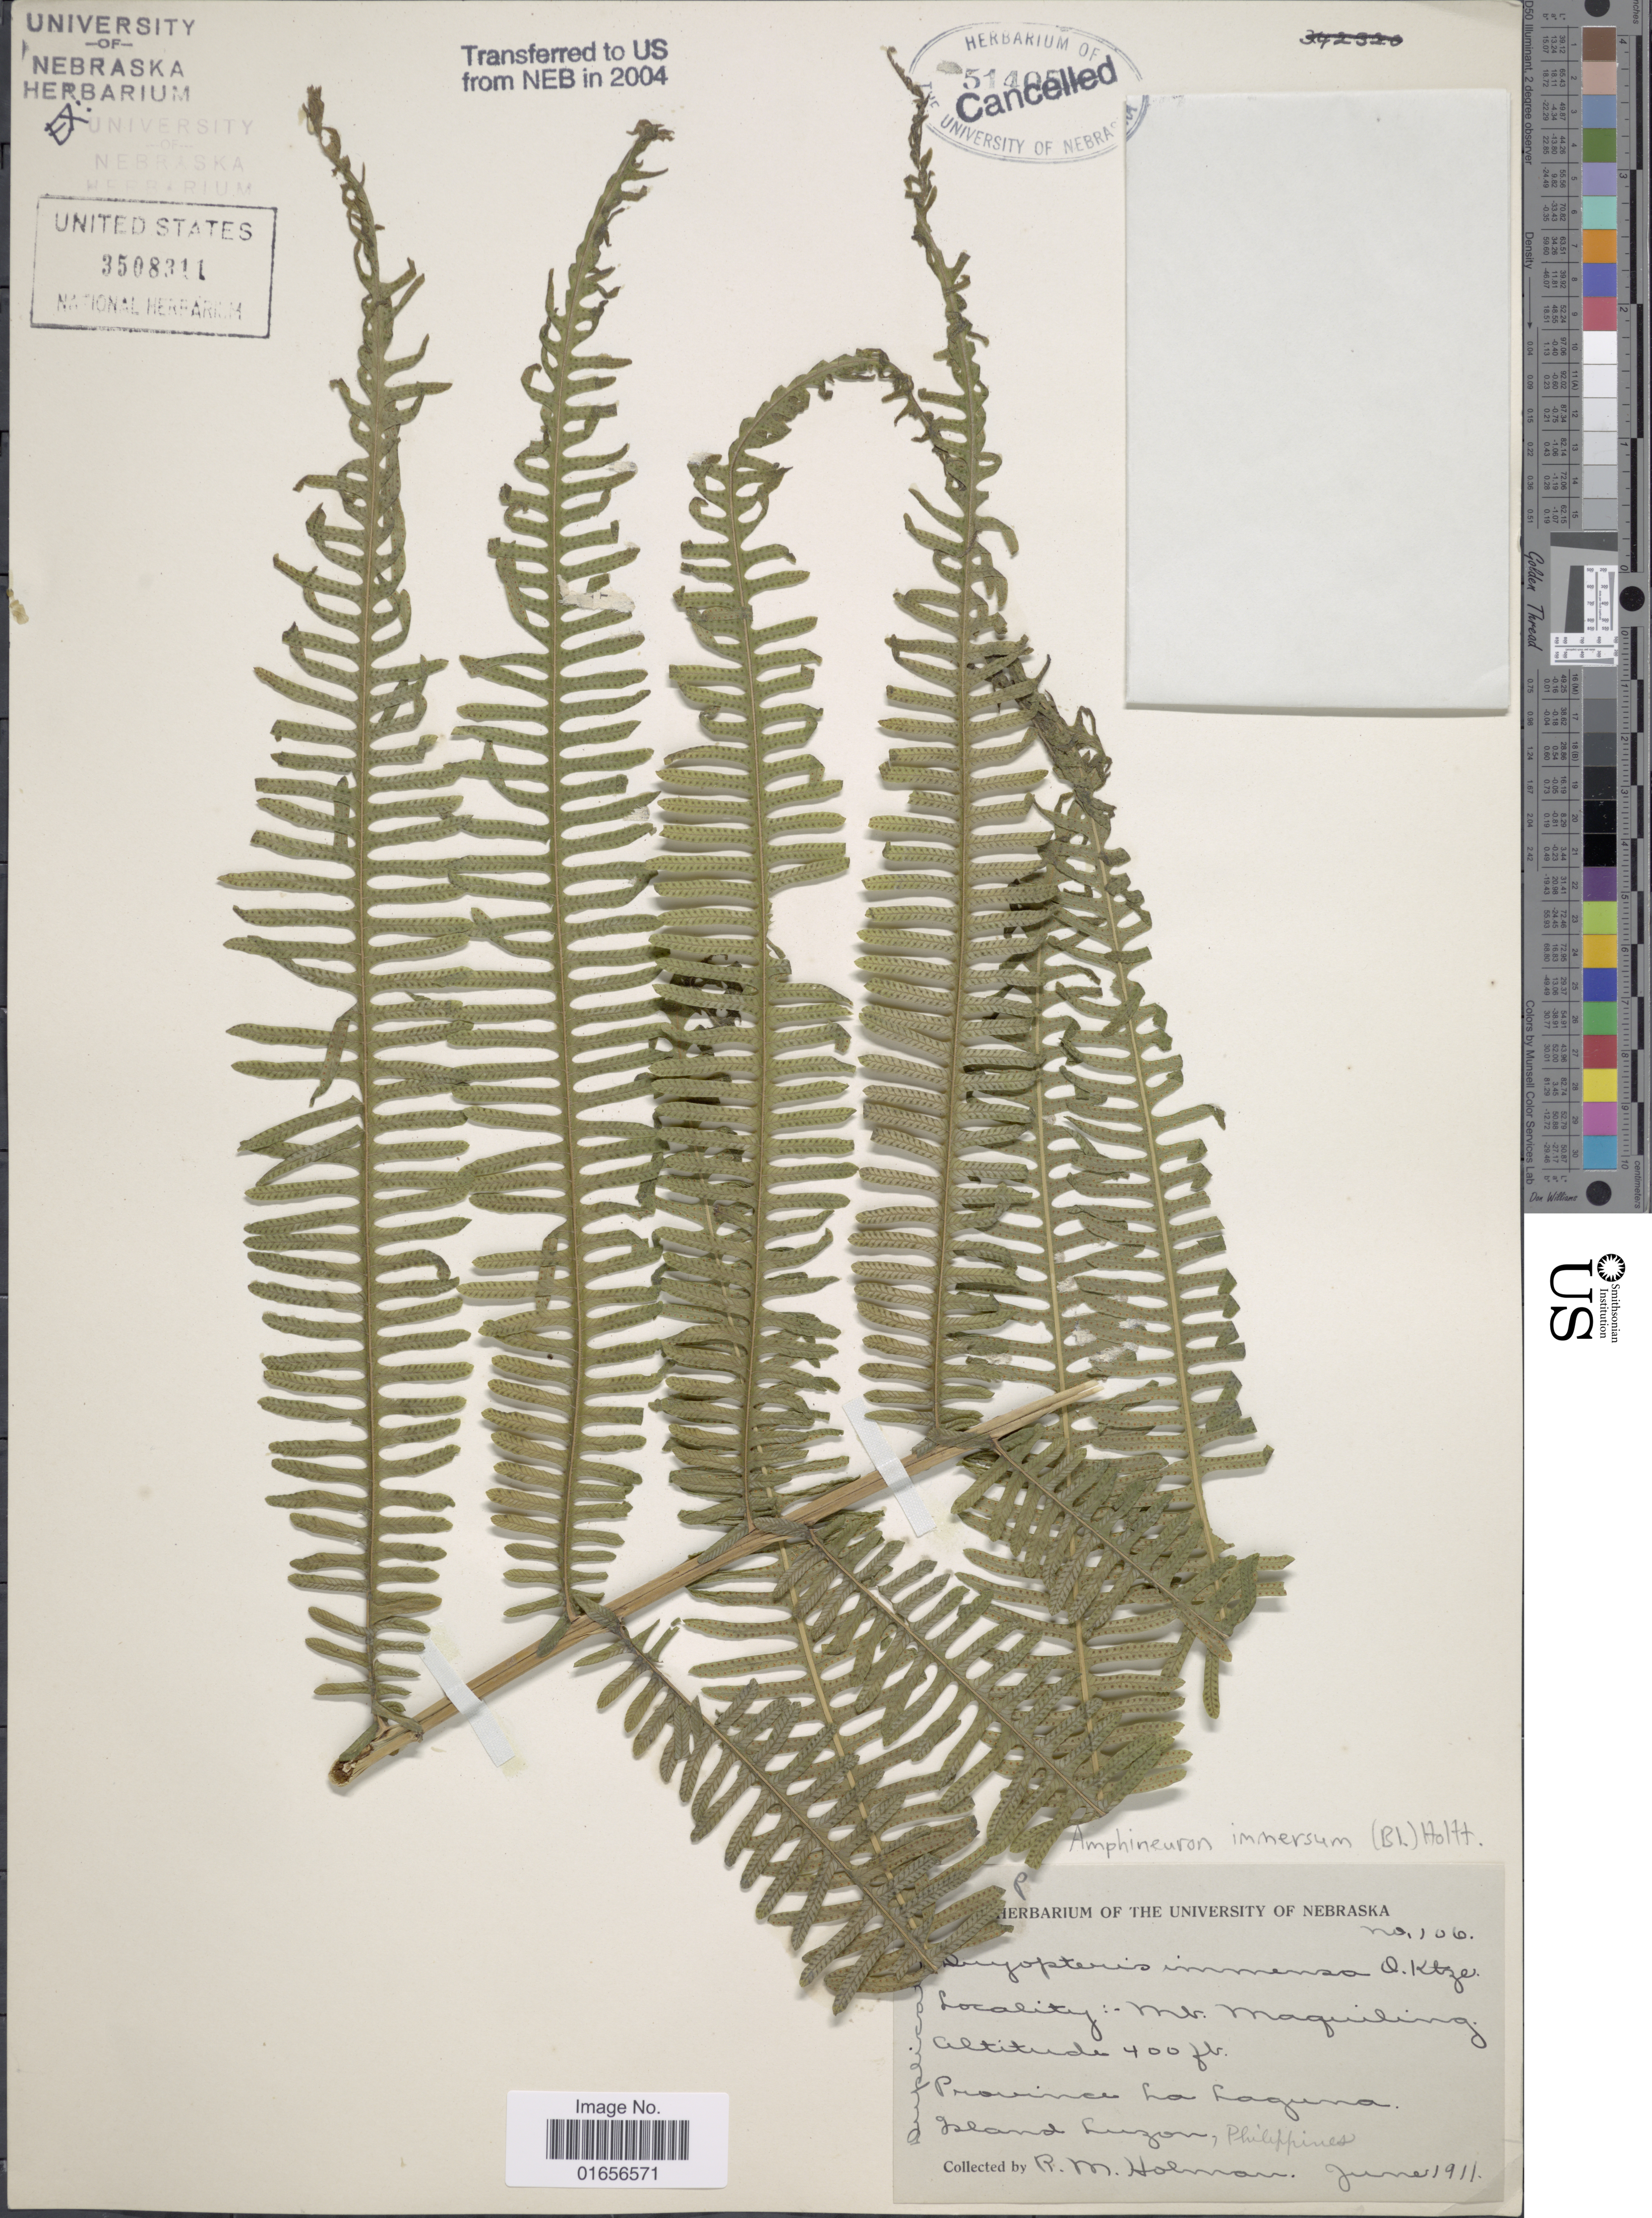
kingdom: Plantae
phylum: Tracheophyta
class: Polypodiopsida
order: Polypodiales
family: Thelypteridaceae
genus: Amphineuron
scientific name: Amphineuron immersum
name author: (Blume) Holttum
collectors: R. Holman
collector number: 106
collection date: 1911-06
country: Philippines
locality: Mt. Maquiling, province La Laguna, Island Luzon, Philippines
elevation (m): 122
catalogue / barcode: US 3508311